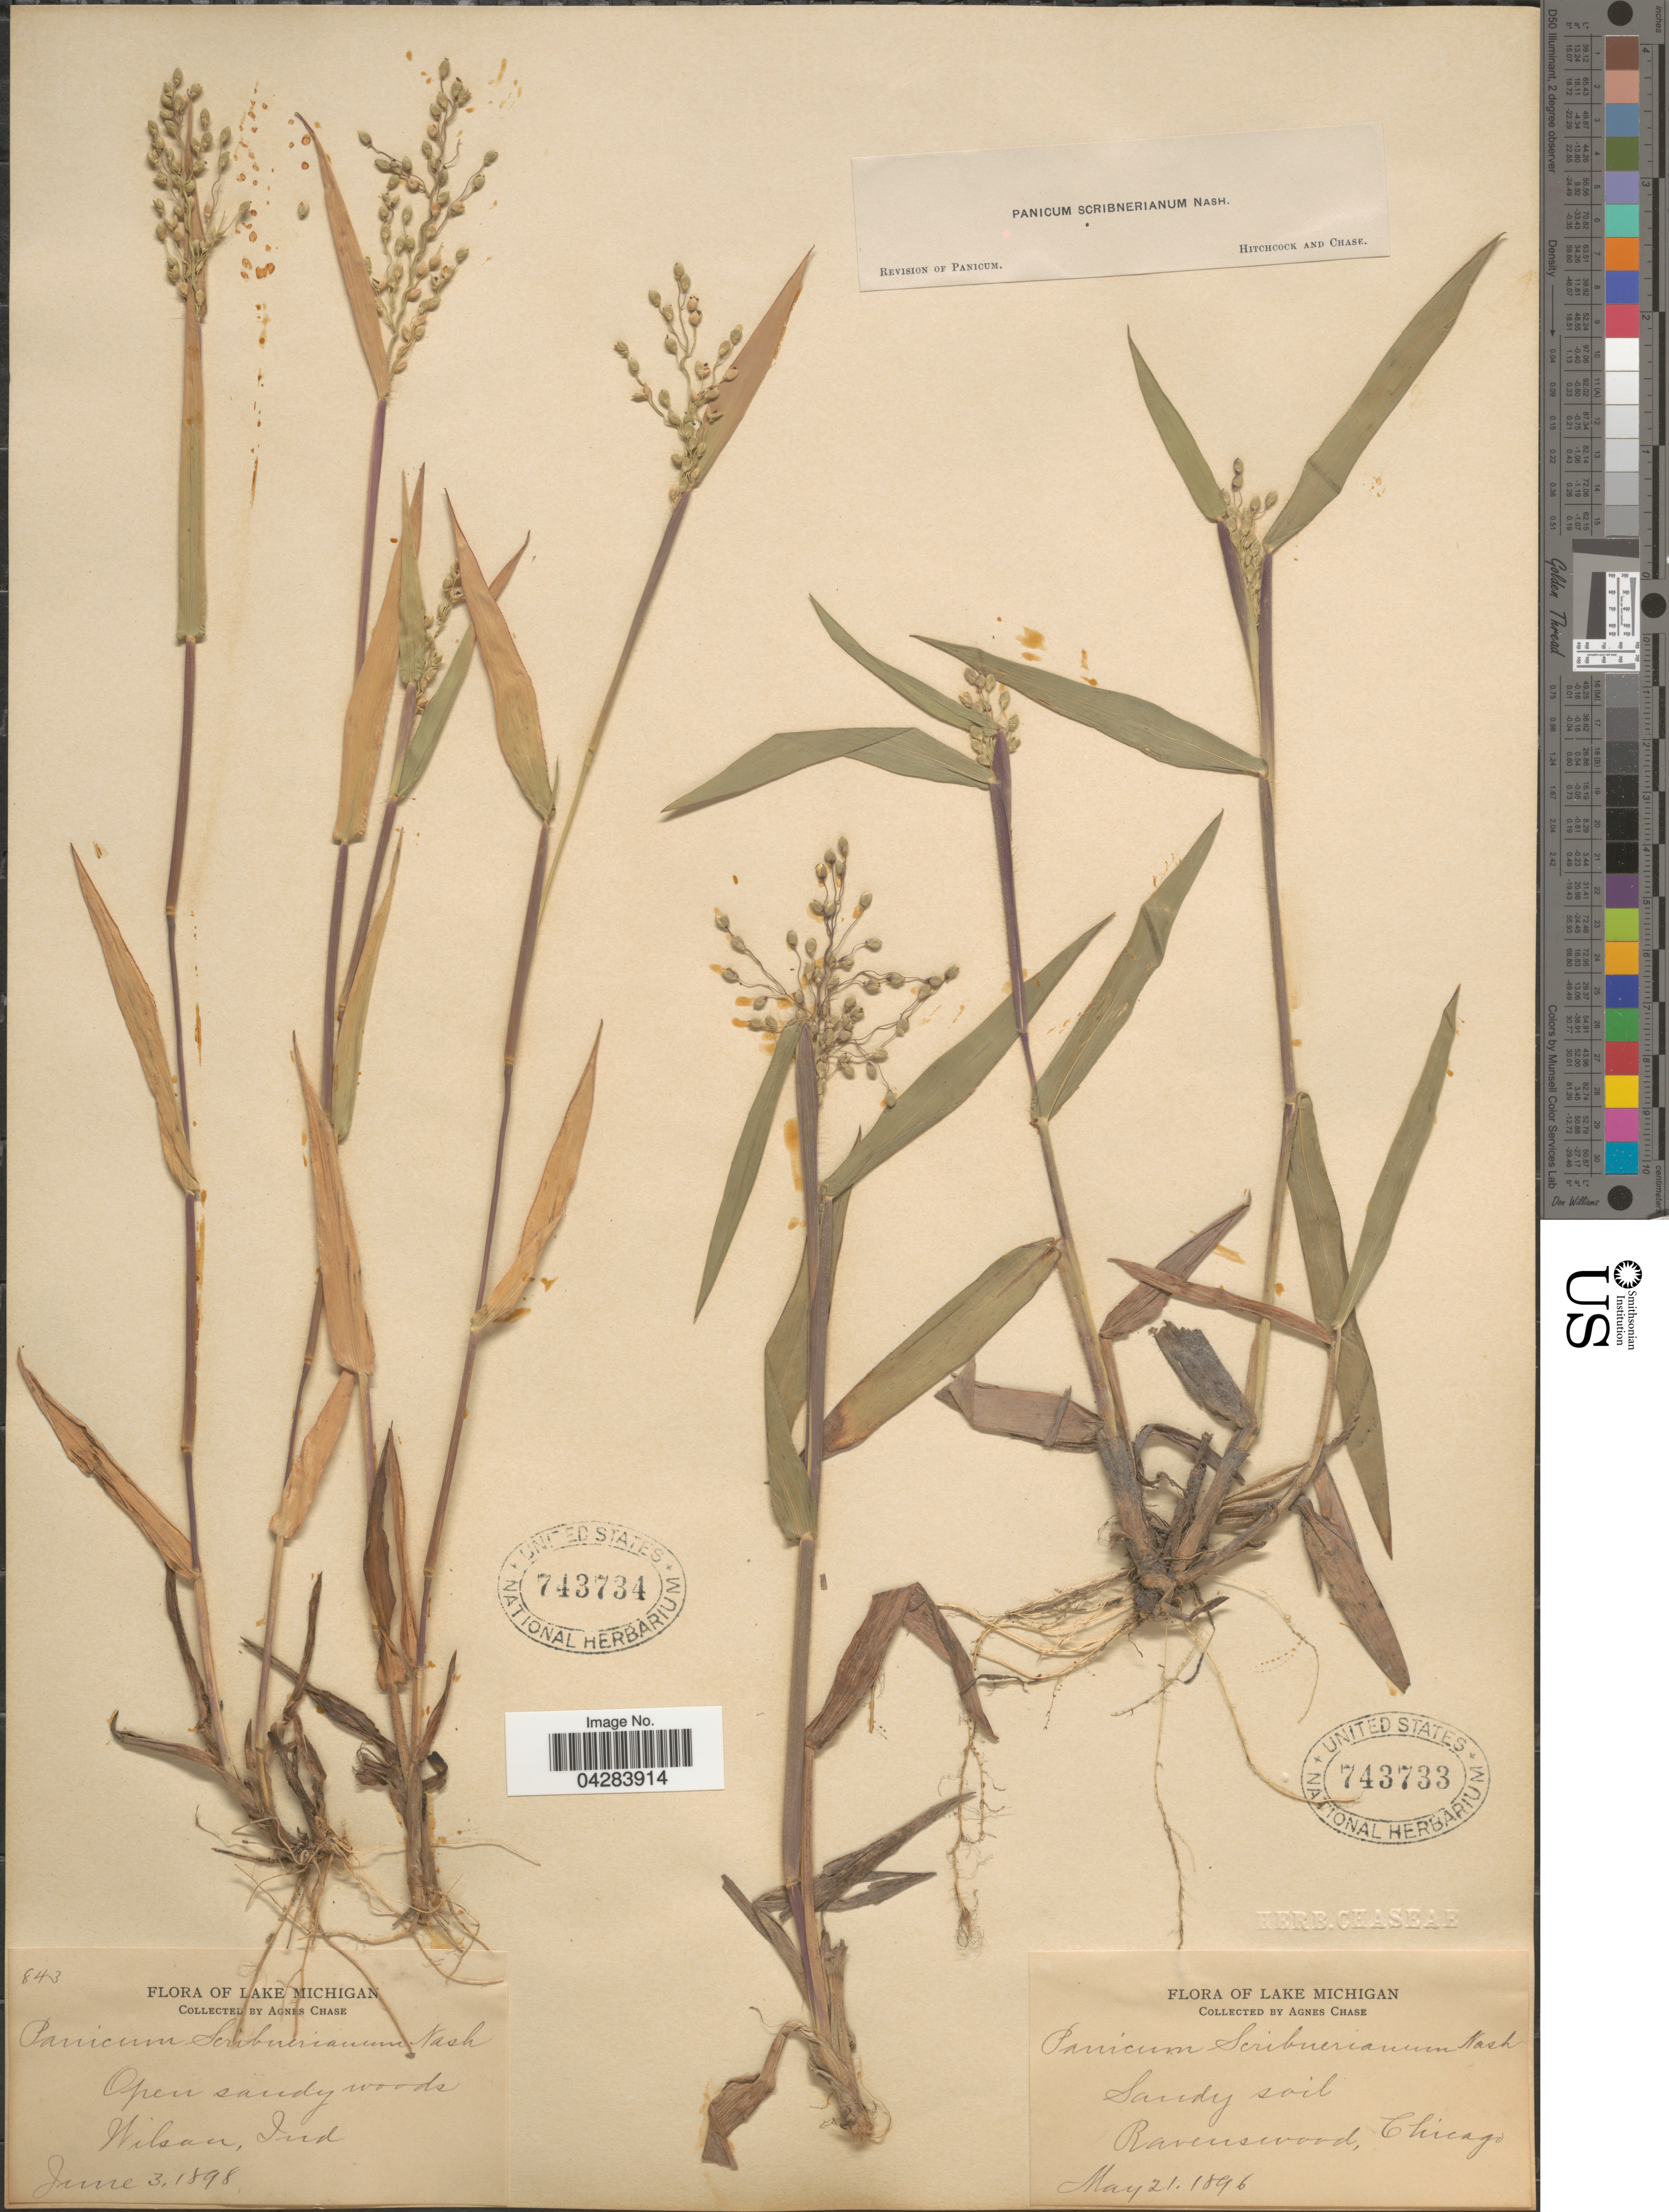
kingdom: Plantae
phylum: Tracheophyta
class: Liliopsida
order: Poales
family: Poaceae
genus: Dichanthelium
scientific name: Dichanthelium oligosanthes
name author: (Schult.) Gould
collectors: A. Chase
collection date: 1896-05-21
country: United States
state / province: Michigan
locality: Lake Michigan. Sandy soil Ravenswood, Chicago.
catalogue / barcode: US 743733-2